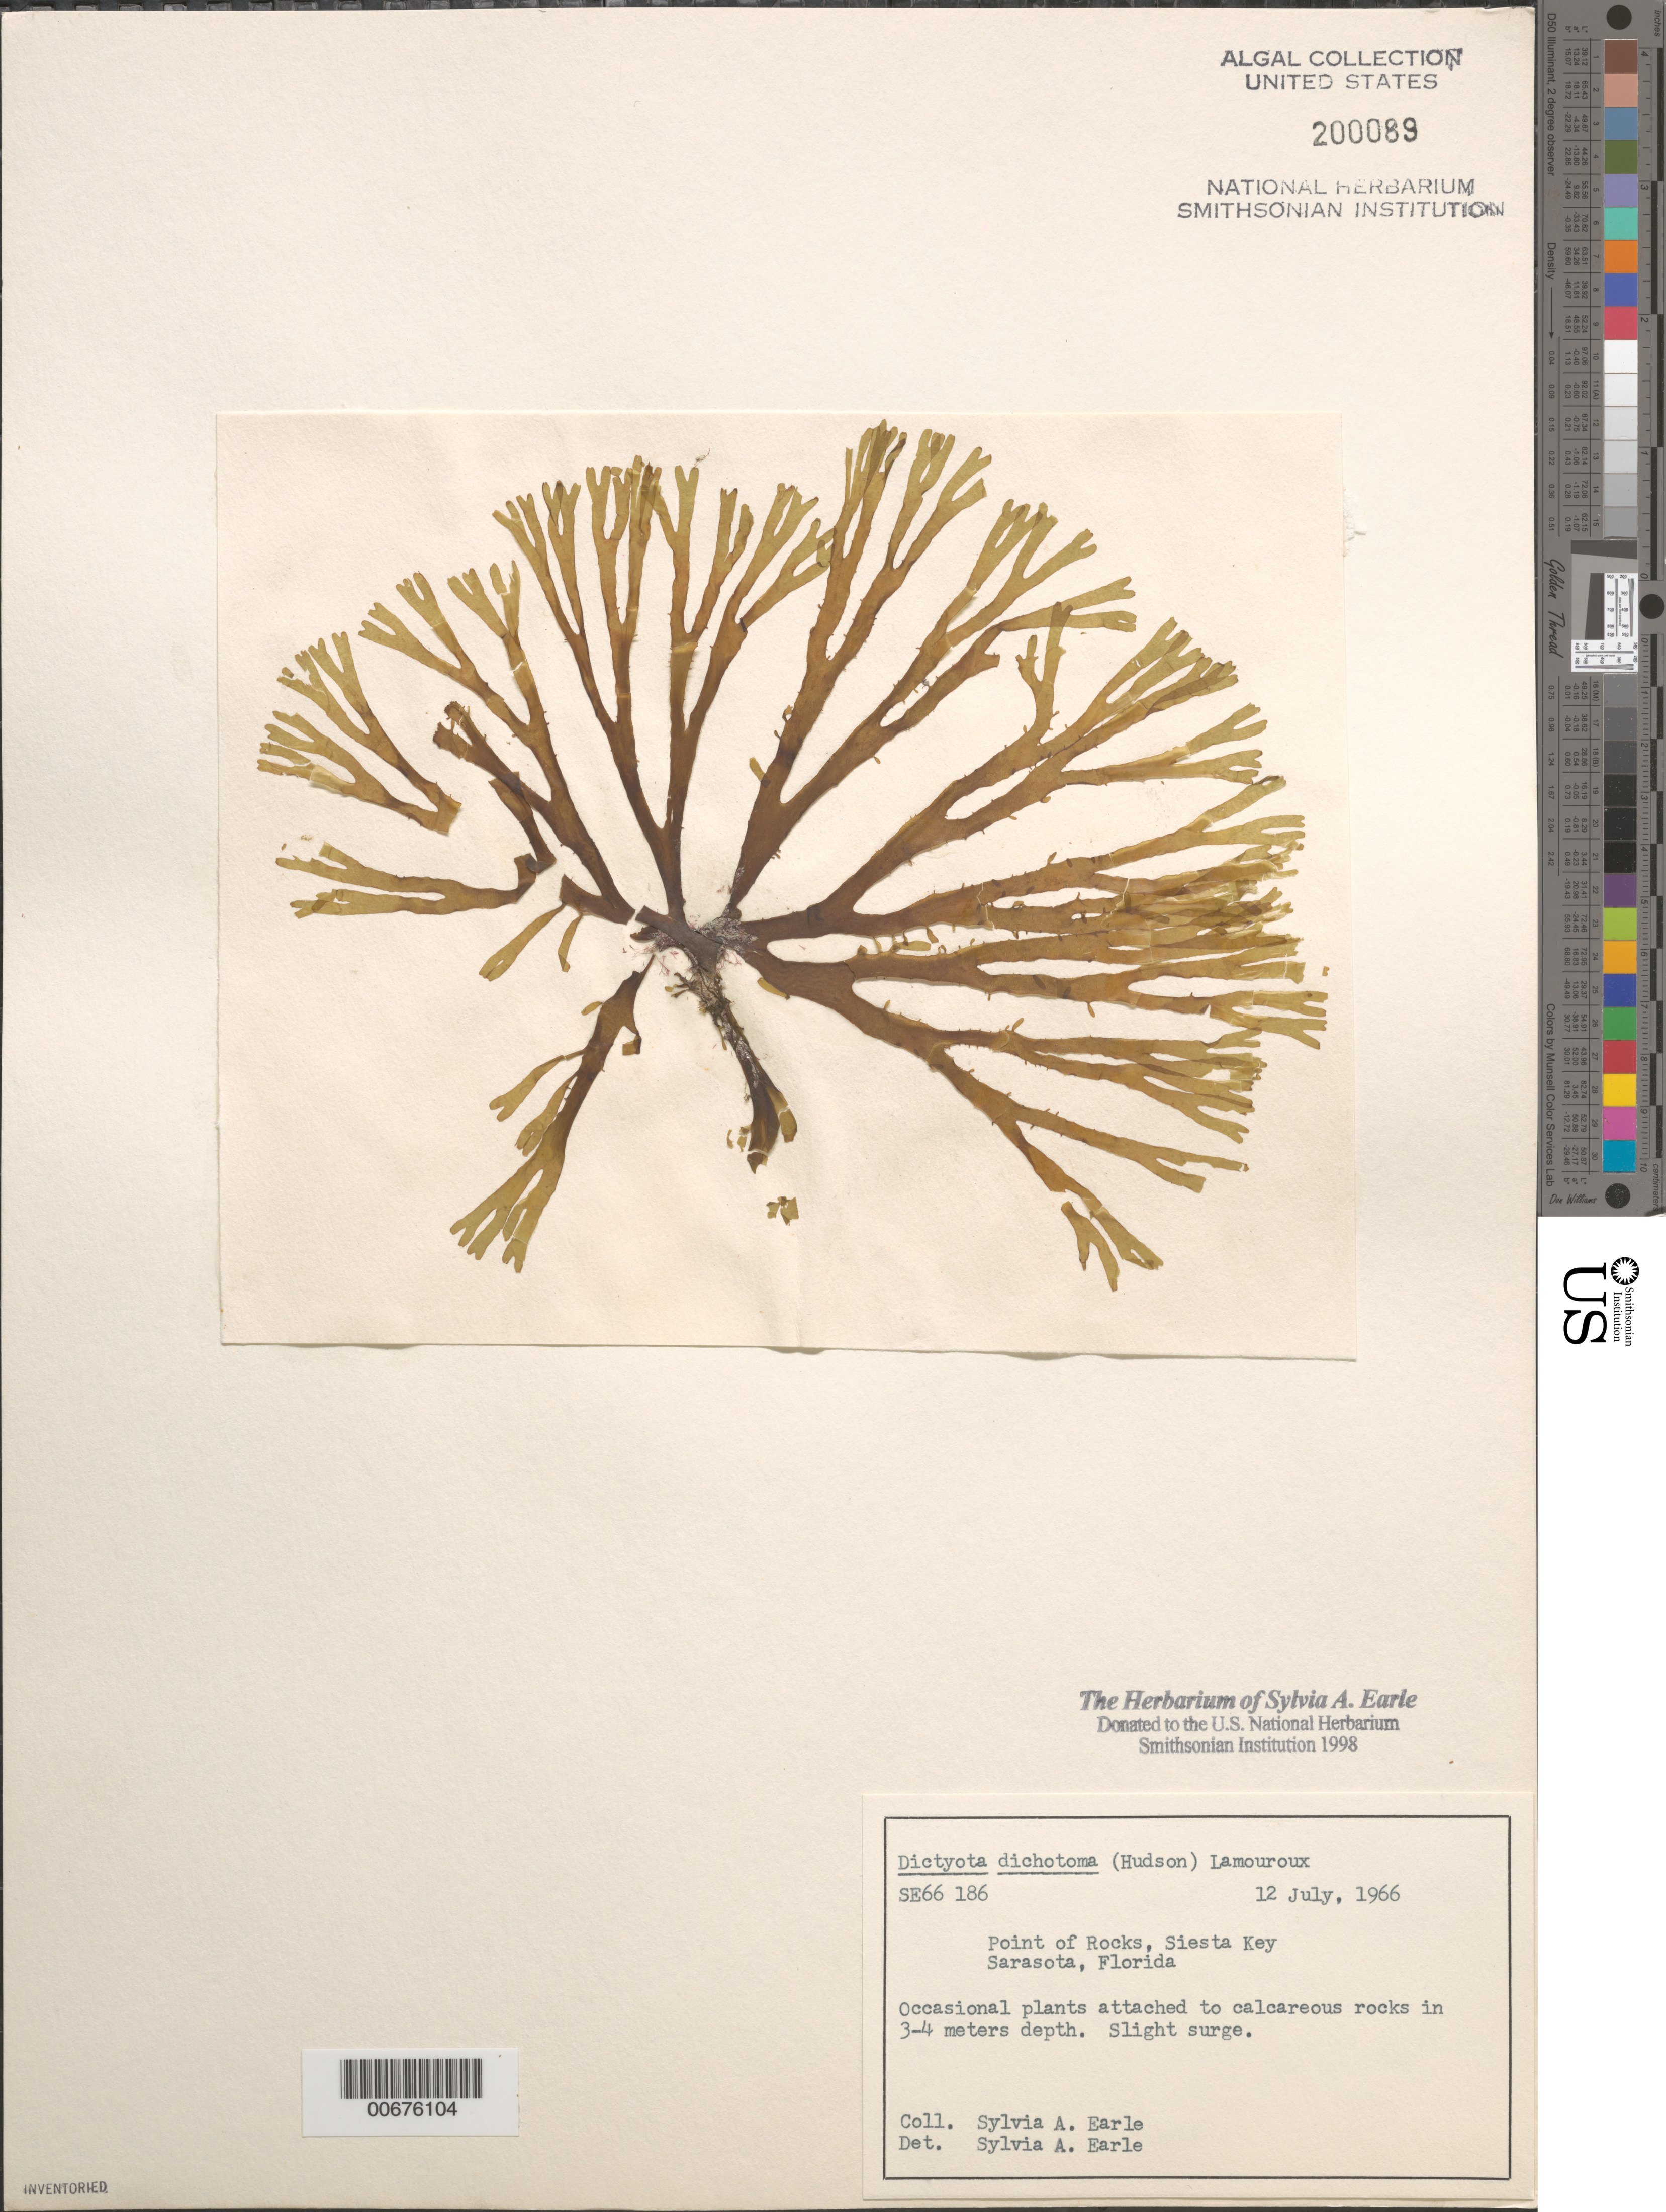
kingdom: Chromista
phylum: Ochrophyta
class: Phaeophyceae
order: Dictyotales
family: Dictyotaceae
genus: Dictyota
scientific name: Dictyota dichotoma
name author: (Huds.) J.V.Lamouroux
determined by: Earle, S. A.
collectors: S. A. Earle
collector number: Se 66186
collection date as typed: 12 Jul 1966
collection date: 1966-07-12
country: United States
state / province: Florida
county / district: Sarasota County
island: Siesta Key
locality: Point of Rocks, Sarasota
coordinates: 27 14.6'N, 82 32.1'W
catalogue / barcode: US 200089